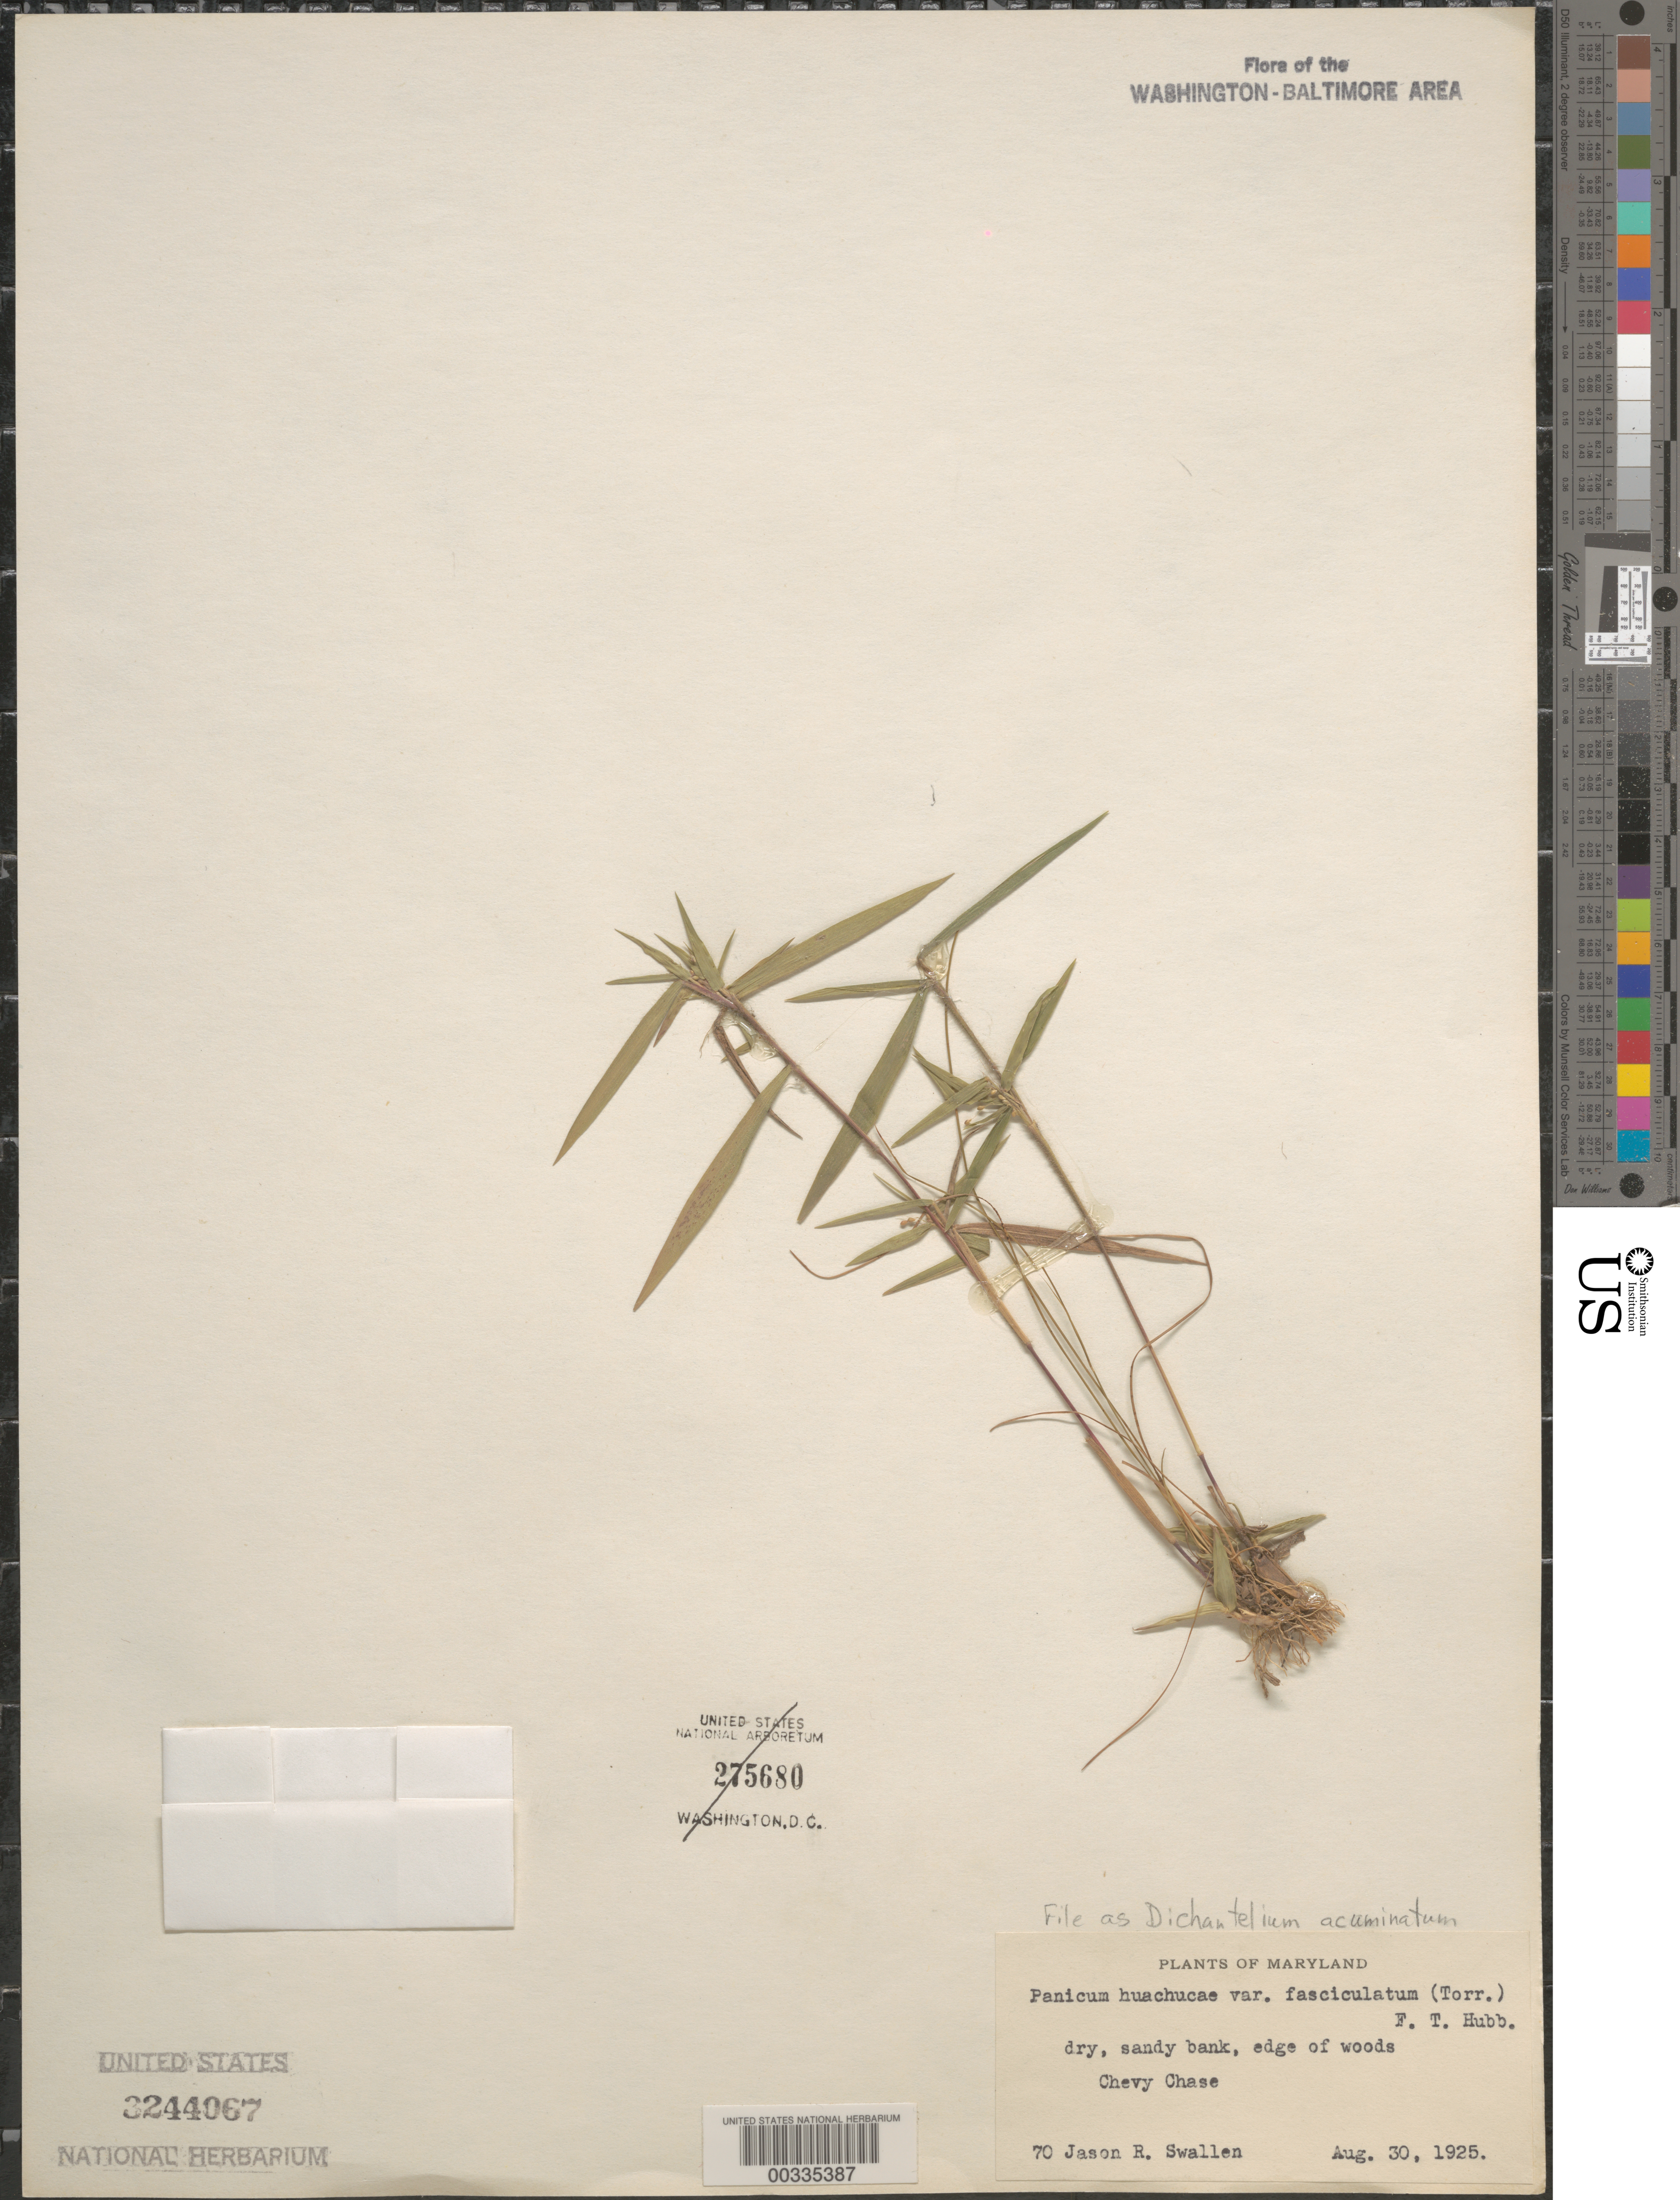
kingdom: Plantae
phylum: Tracheophyta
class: Liliopsida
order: Poales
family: Poaceae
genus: Dichanthelium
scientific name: Dichanthelium acuminatum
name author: (Sw.) Gould & C.A. Clark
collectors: J. R. Swallen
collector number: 70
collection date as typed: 30 Aug 1925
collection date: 1925-08-30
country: United States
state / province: Maryland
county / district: Montgomery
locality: Chevy Chase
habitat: Dry, sandy bank, edge of woods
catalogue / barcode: US 275680